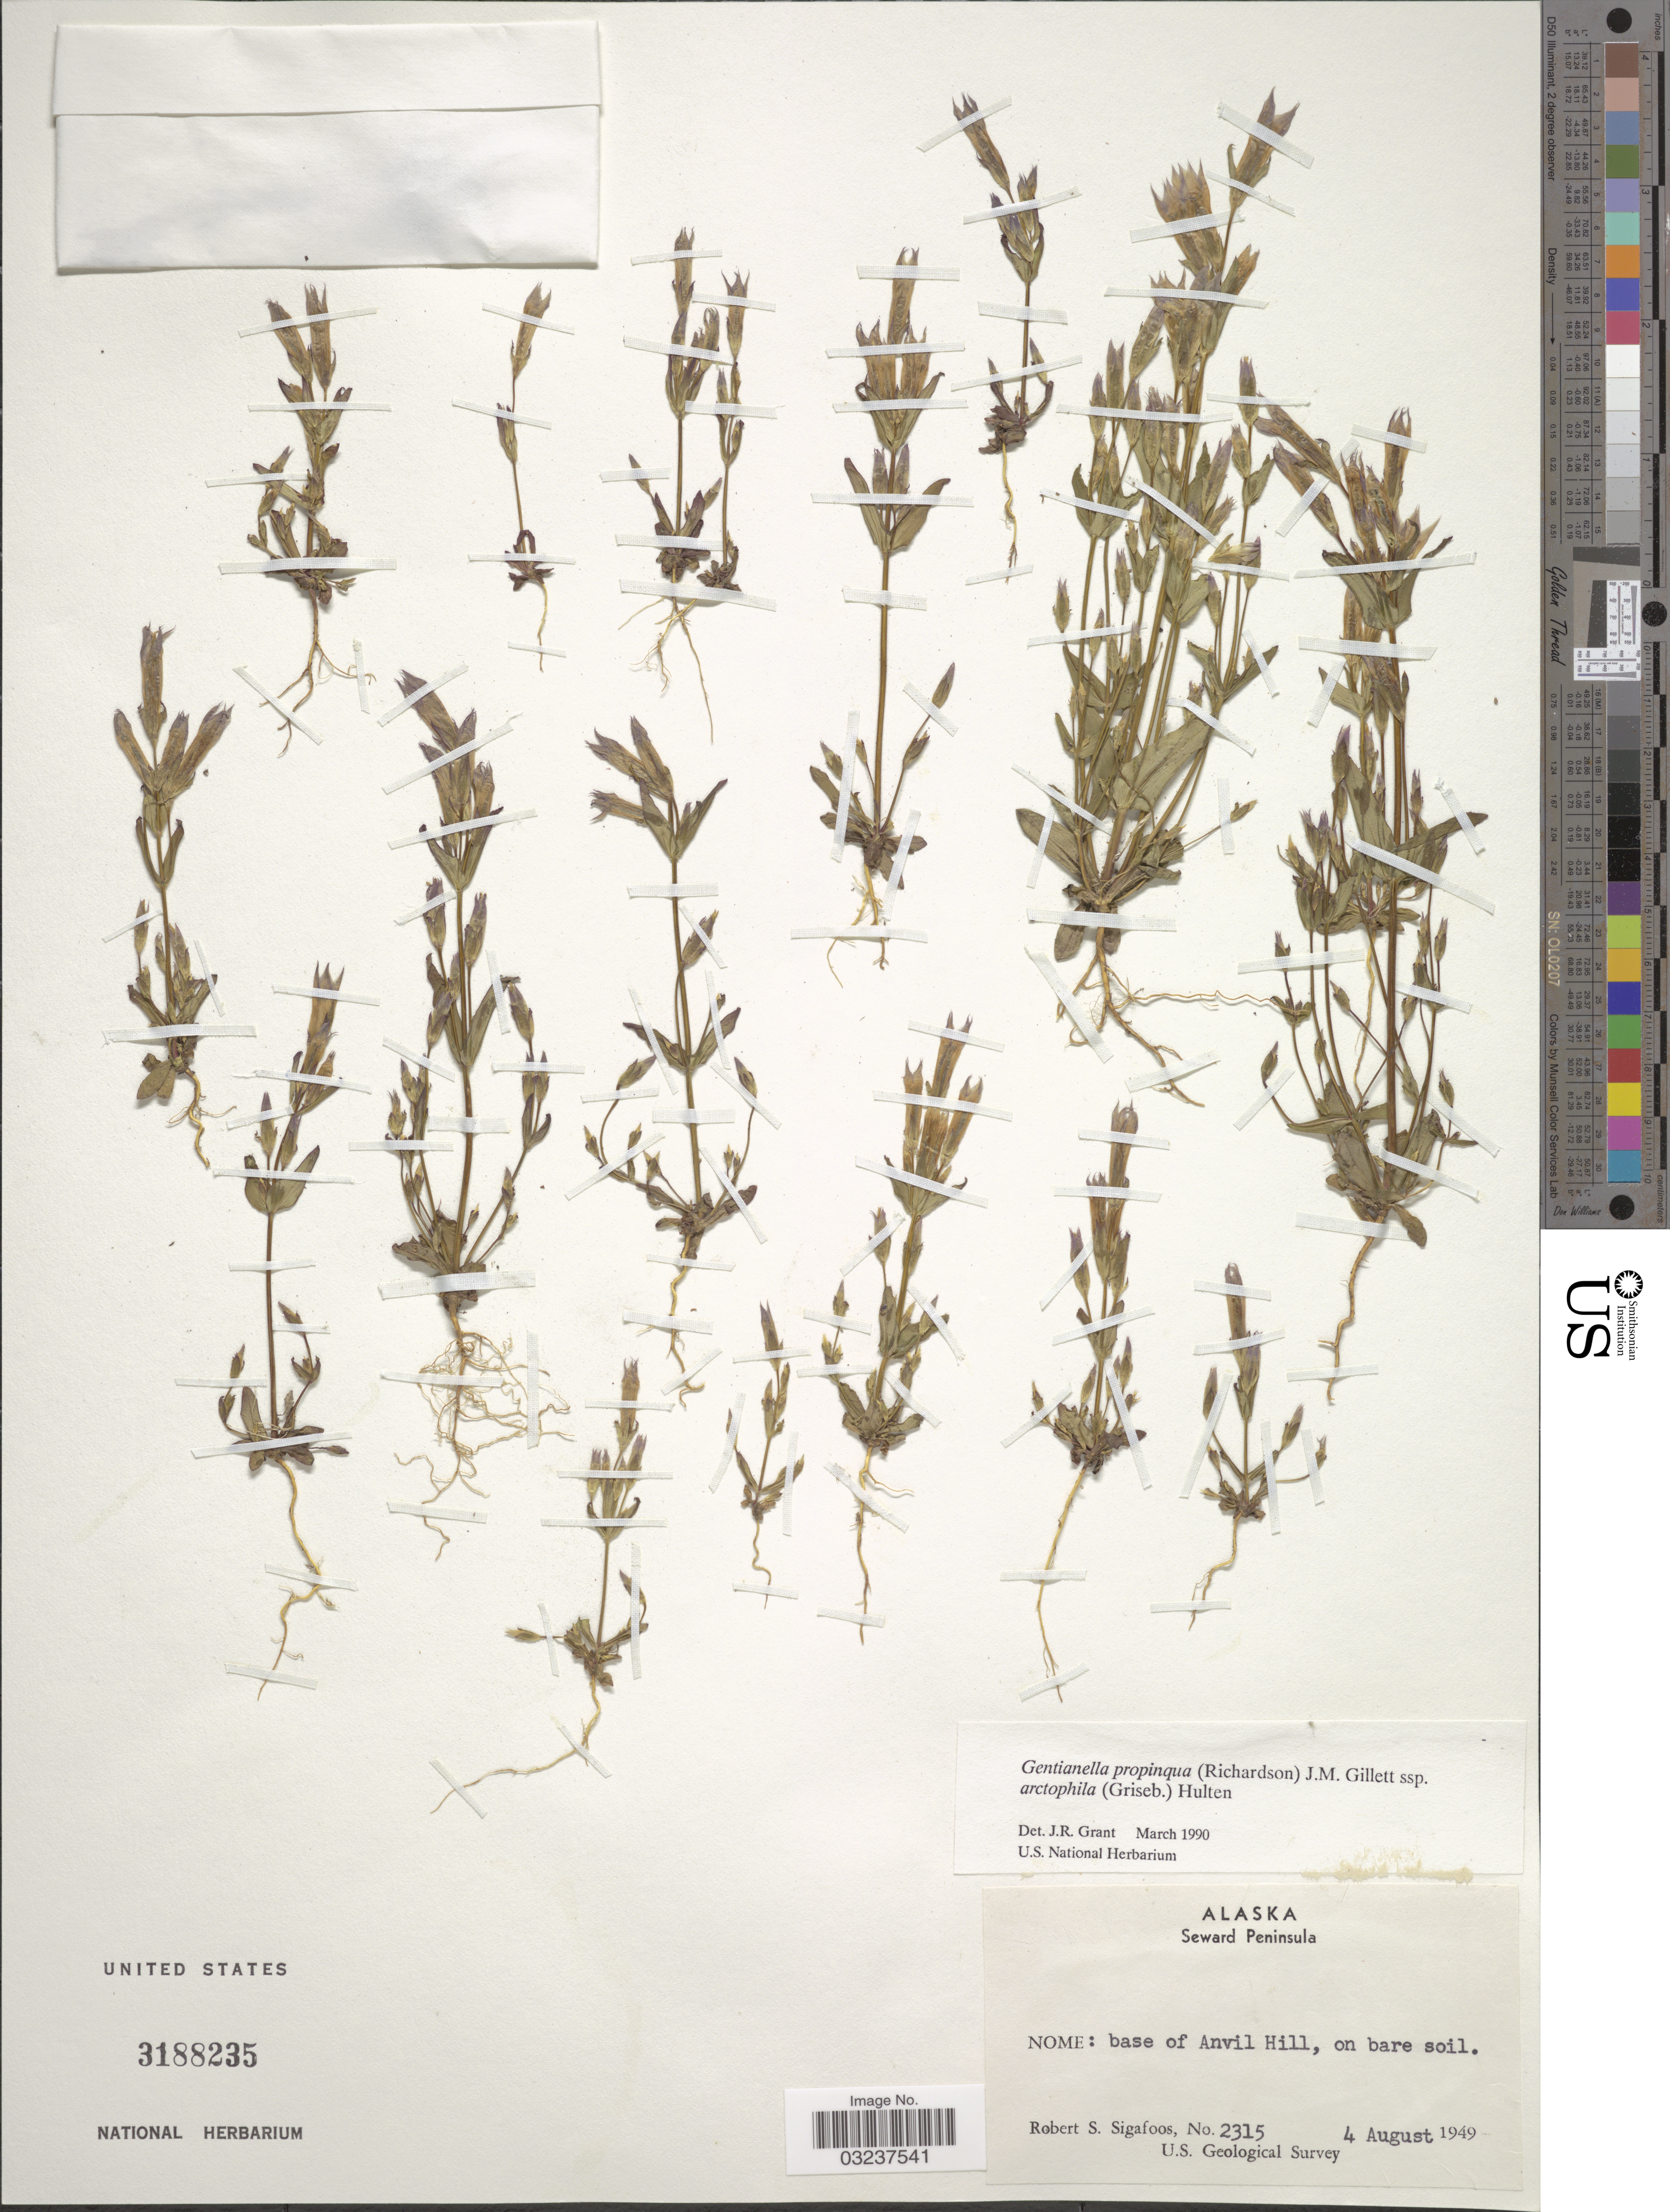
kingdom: Plantae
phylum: Tracheophyta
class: Magnoliopsida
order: Gentianales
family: Gentianaceae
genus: Gentianella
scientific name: Gentianella propinqua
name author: (Richardson) J.M. Gillett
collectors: R. Sigafoos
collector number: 2315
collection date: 1949-08-04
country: United States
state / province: Alaska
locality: Seward Peninsula, Nome: base of Anvil Hill, on bare soil.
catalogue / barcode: US 3188235